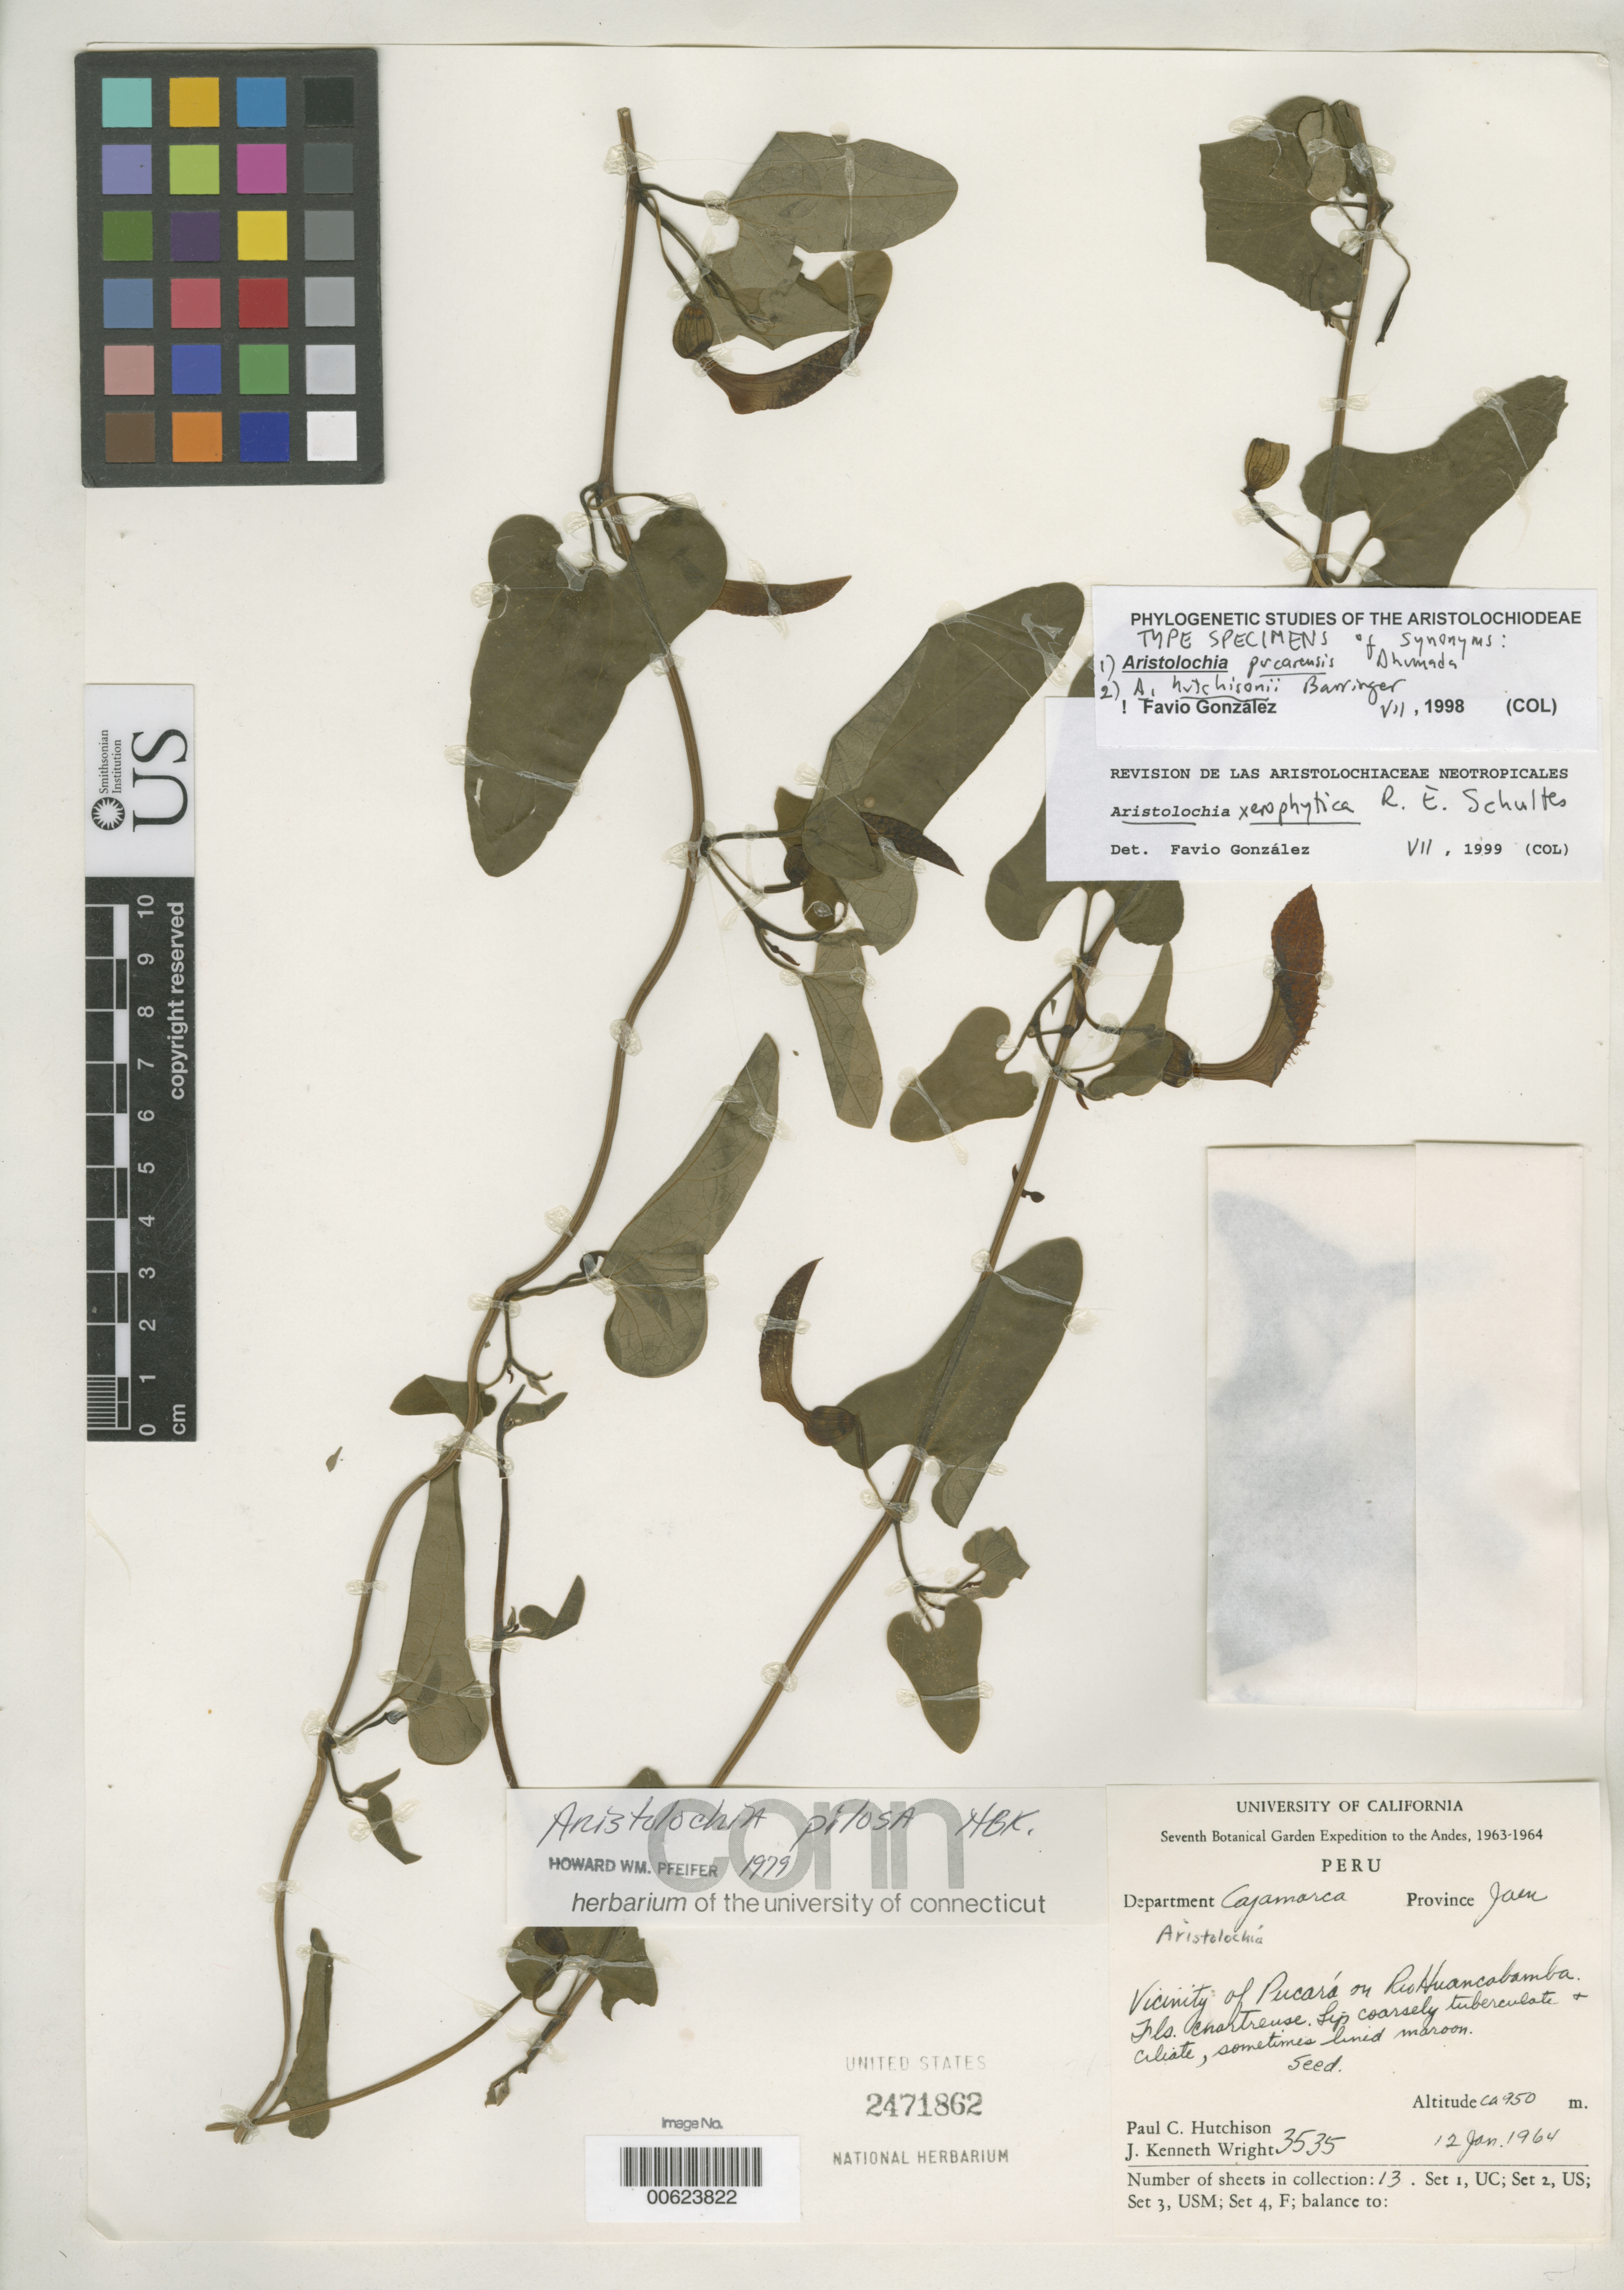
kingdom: Plantae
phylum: Tracheophyta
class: Magnoliopsida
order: Piperales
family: Aristolochiaceae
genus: Aristolochia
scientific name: Aristolochia pucarensis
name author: Ahumada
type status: Isotype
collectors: P. C. Hutchison & J. K. Wright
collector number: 3535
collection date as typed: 12 Jan 1964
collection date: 1964-01-12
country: Peru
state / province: Cajamarca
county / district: Jaén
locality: vicinity of Pucará on Río Huancabamba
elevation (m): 950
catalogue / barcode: US 2471862